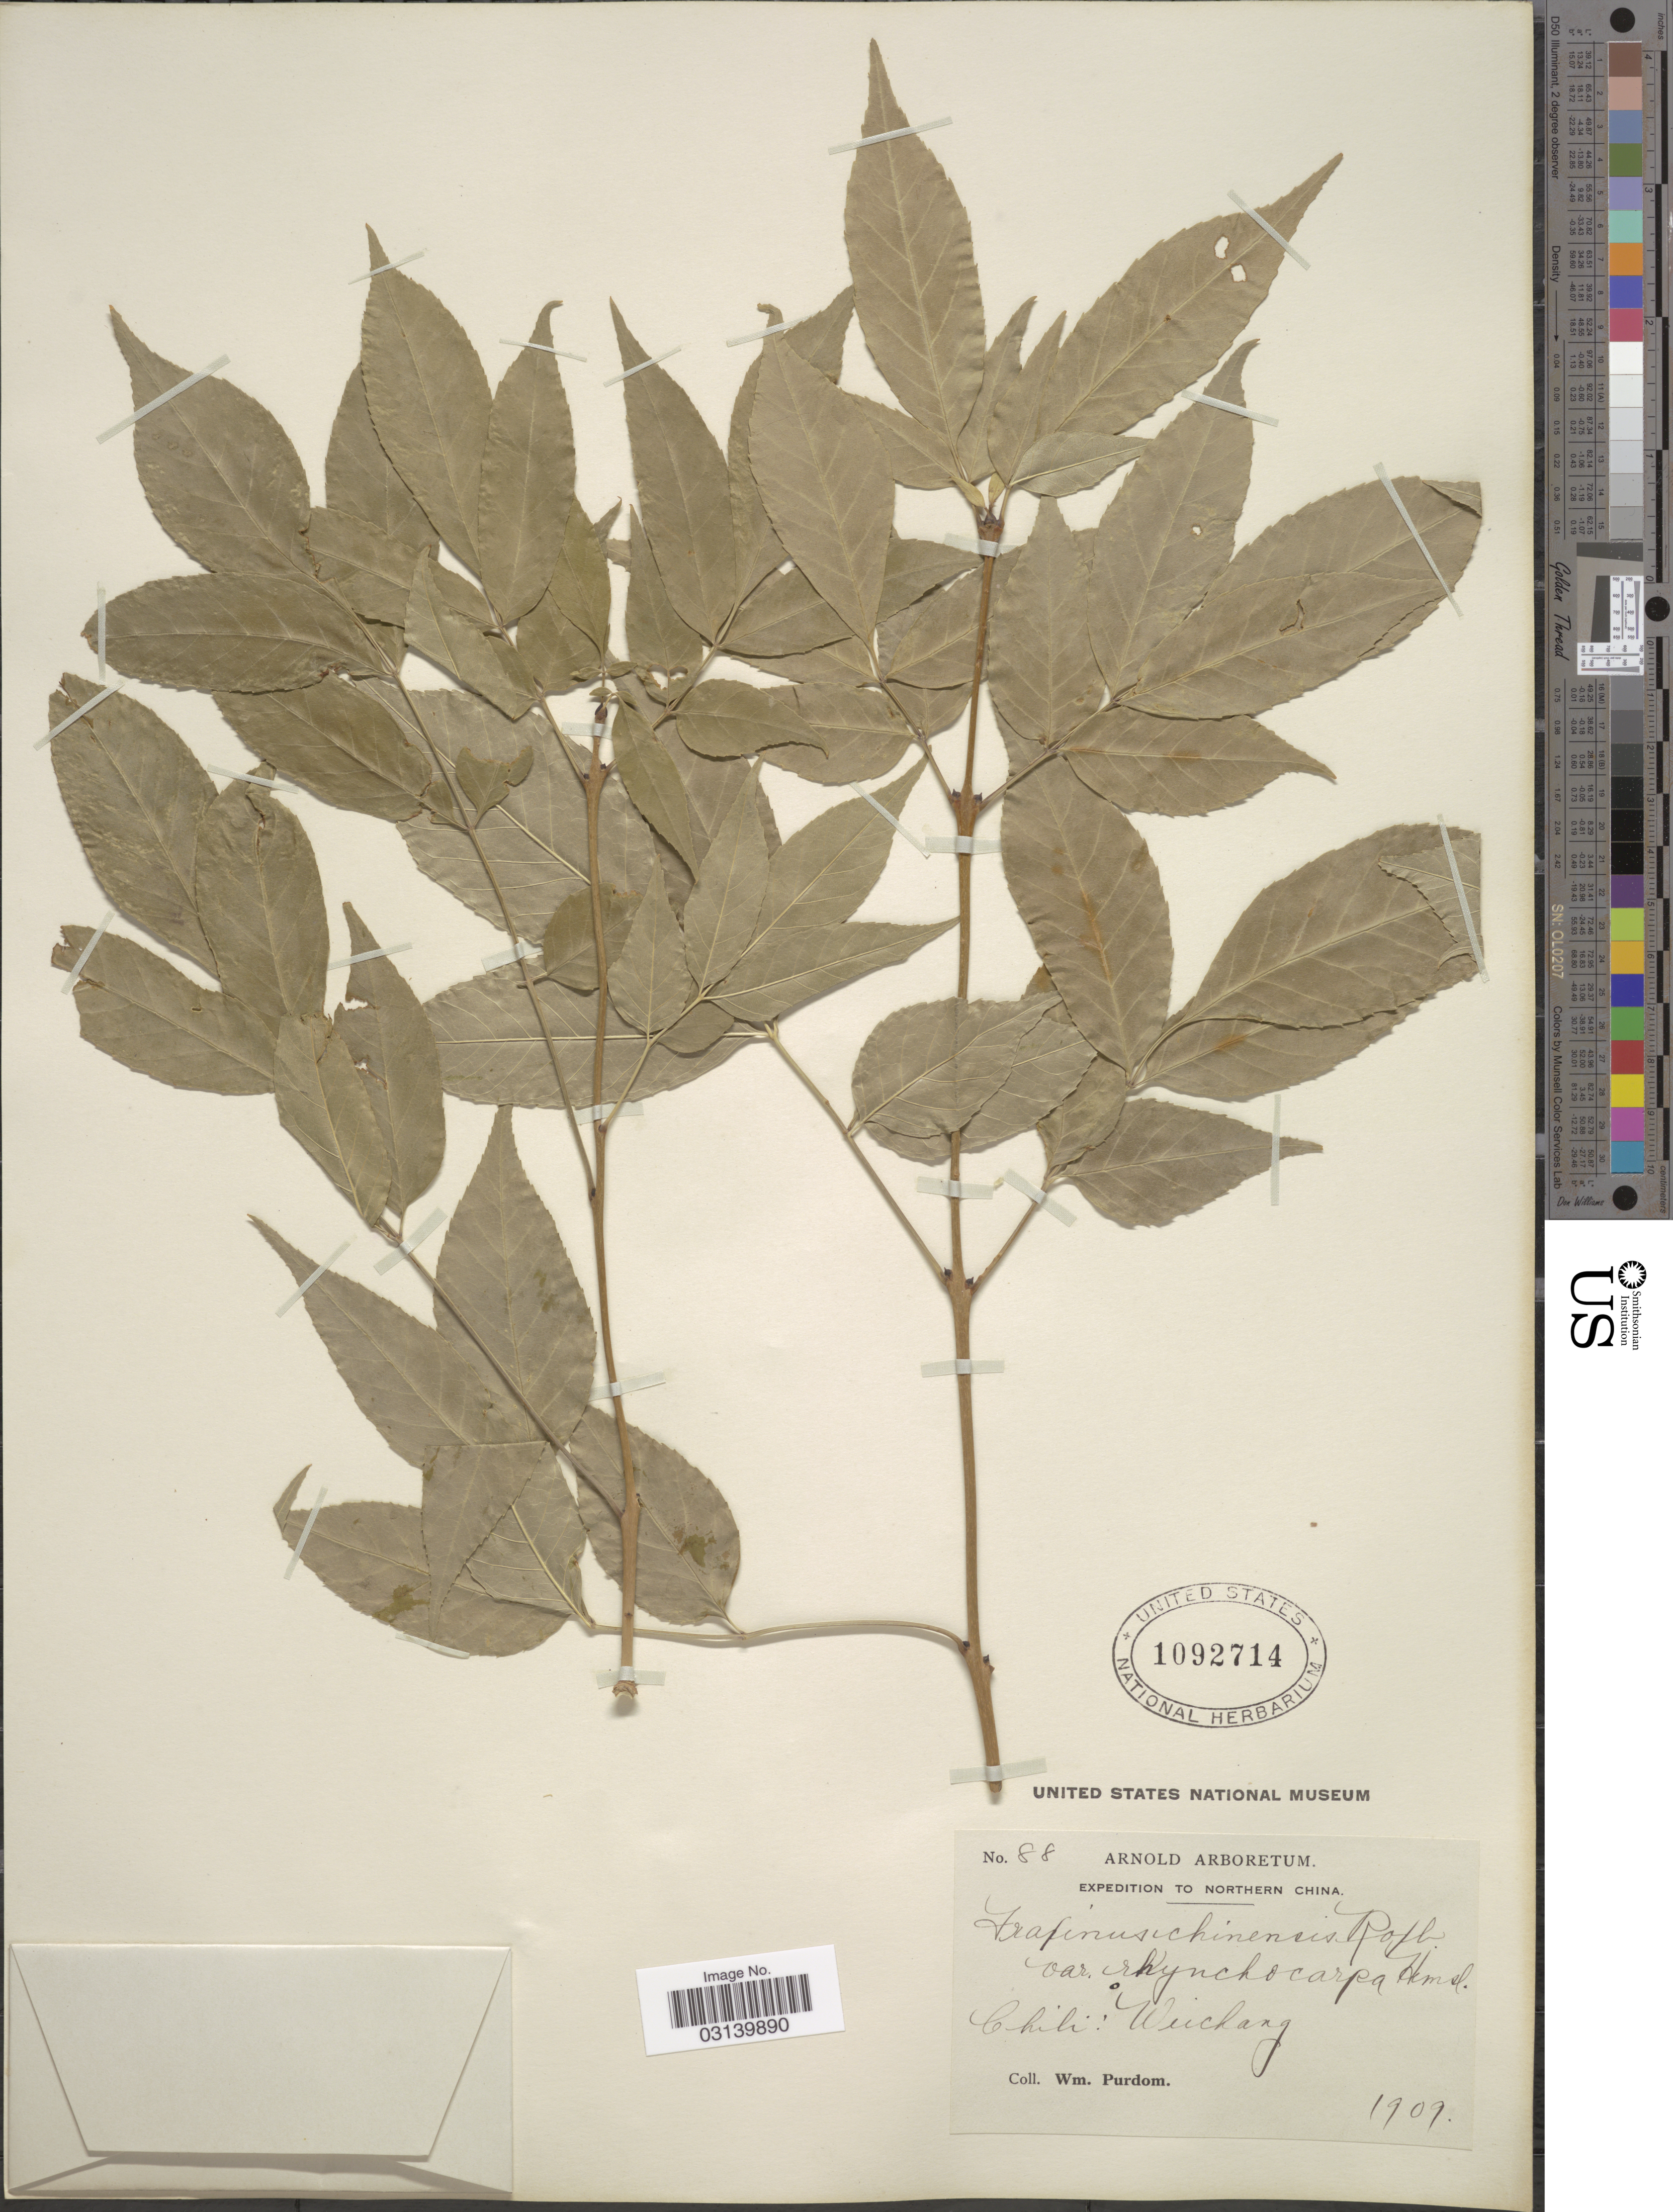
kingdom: Plantae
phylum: Tracheophyta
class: Magnoliopsida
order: Lamiales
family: Oleaceae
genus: Fraxinus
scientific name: Fraxinus chinensis var. rhynchophylla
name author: (Hance) Hemsl.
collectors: W. Purdom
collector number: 88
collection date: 1909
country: China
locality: Northern China. Chili: Weichang.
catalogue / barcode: US 1092714